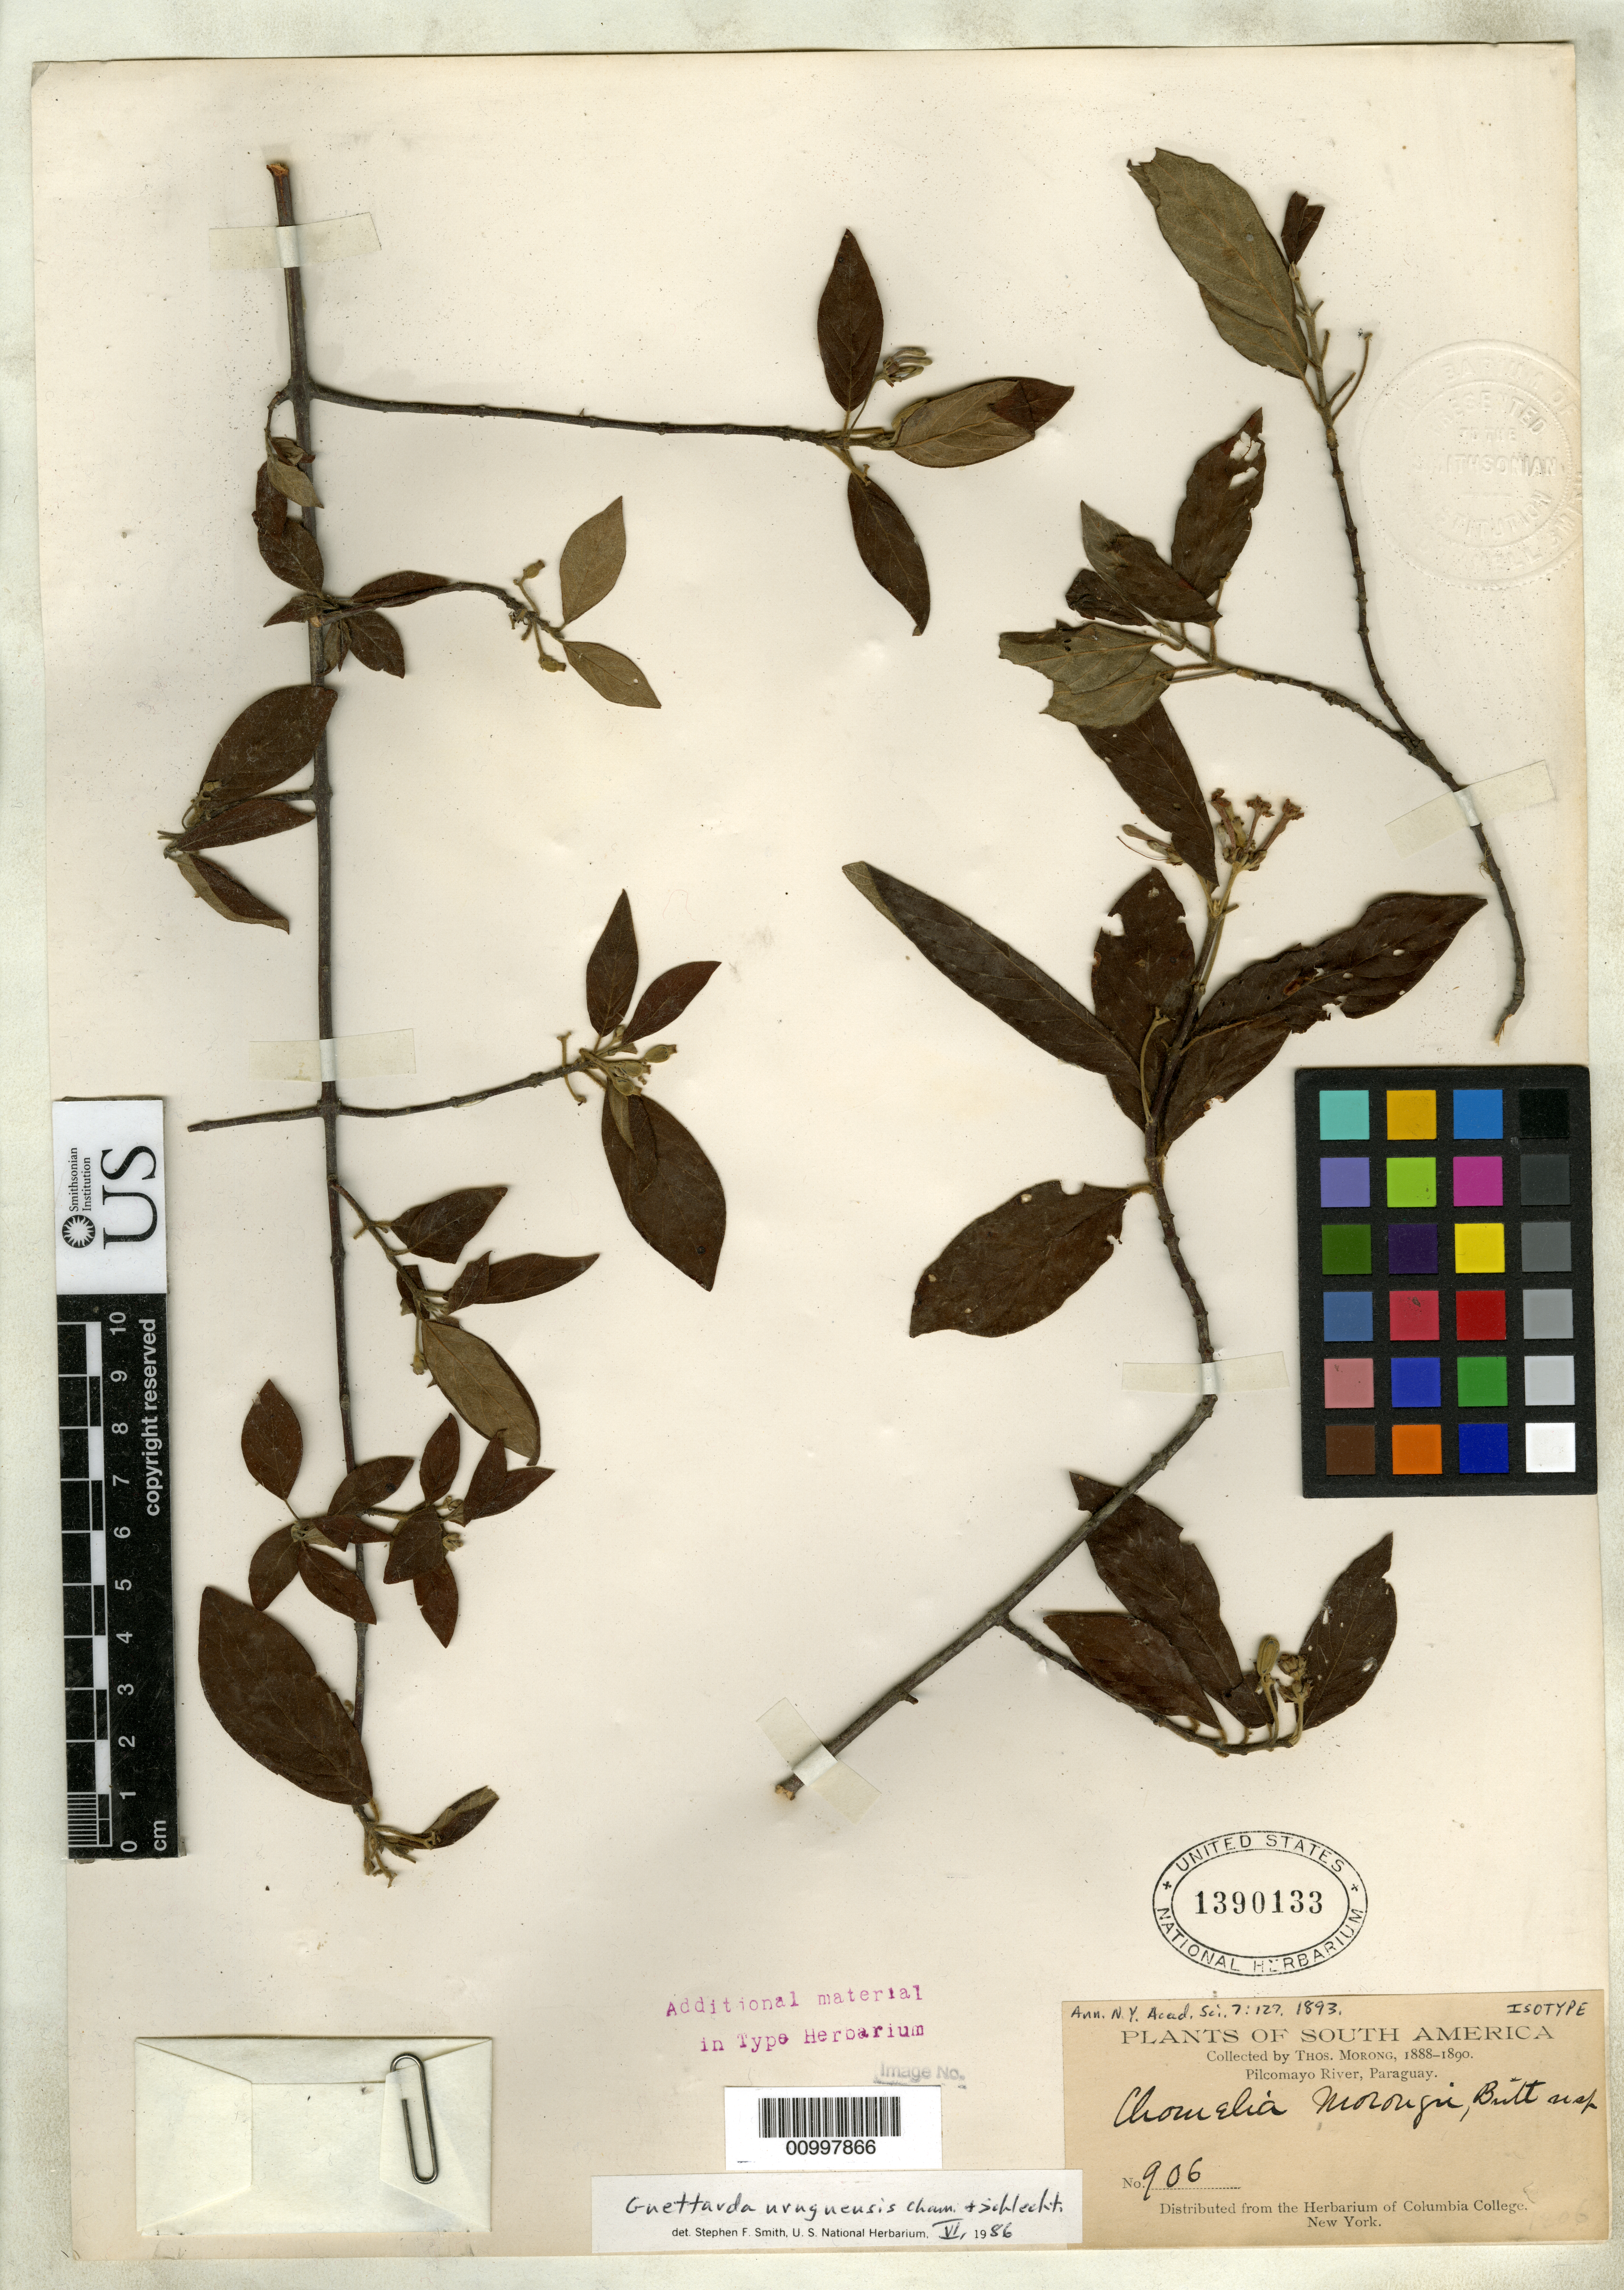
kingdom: Plantae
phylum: Tracheophyta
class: Magnoliopsida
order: Gentianales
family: Rubiaceae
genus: Chomelia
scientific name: Chomelia morongii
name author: Britton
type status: Isotype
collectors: T. Morong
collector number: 906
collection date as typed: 1888 to -- --- 1890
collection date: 1888/1890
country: Paraguay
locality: Pilcomayo River.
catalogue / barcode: US 1390133